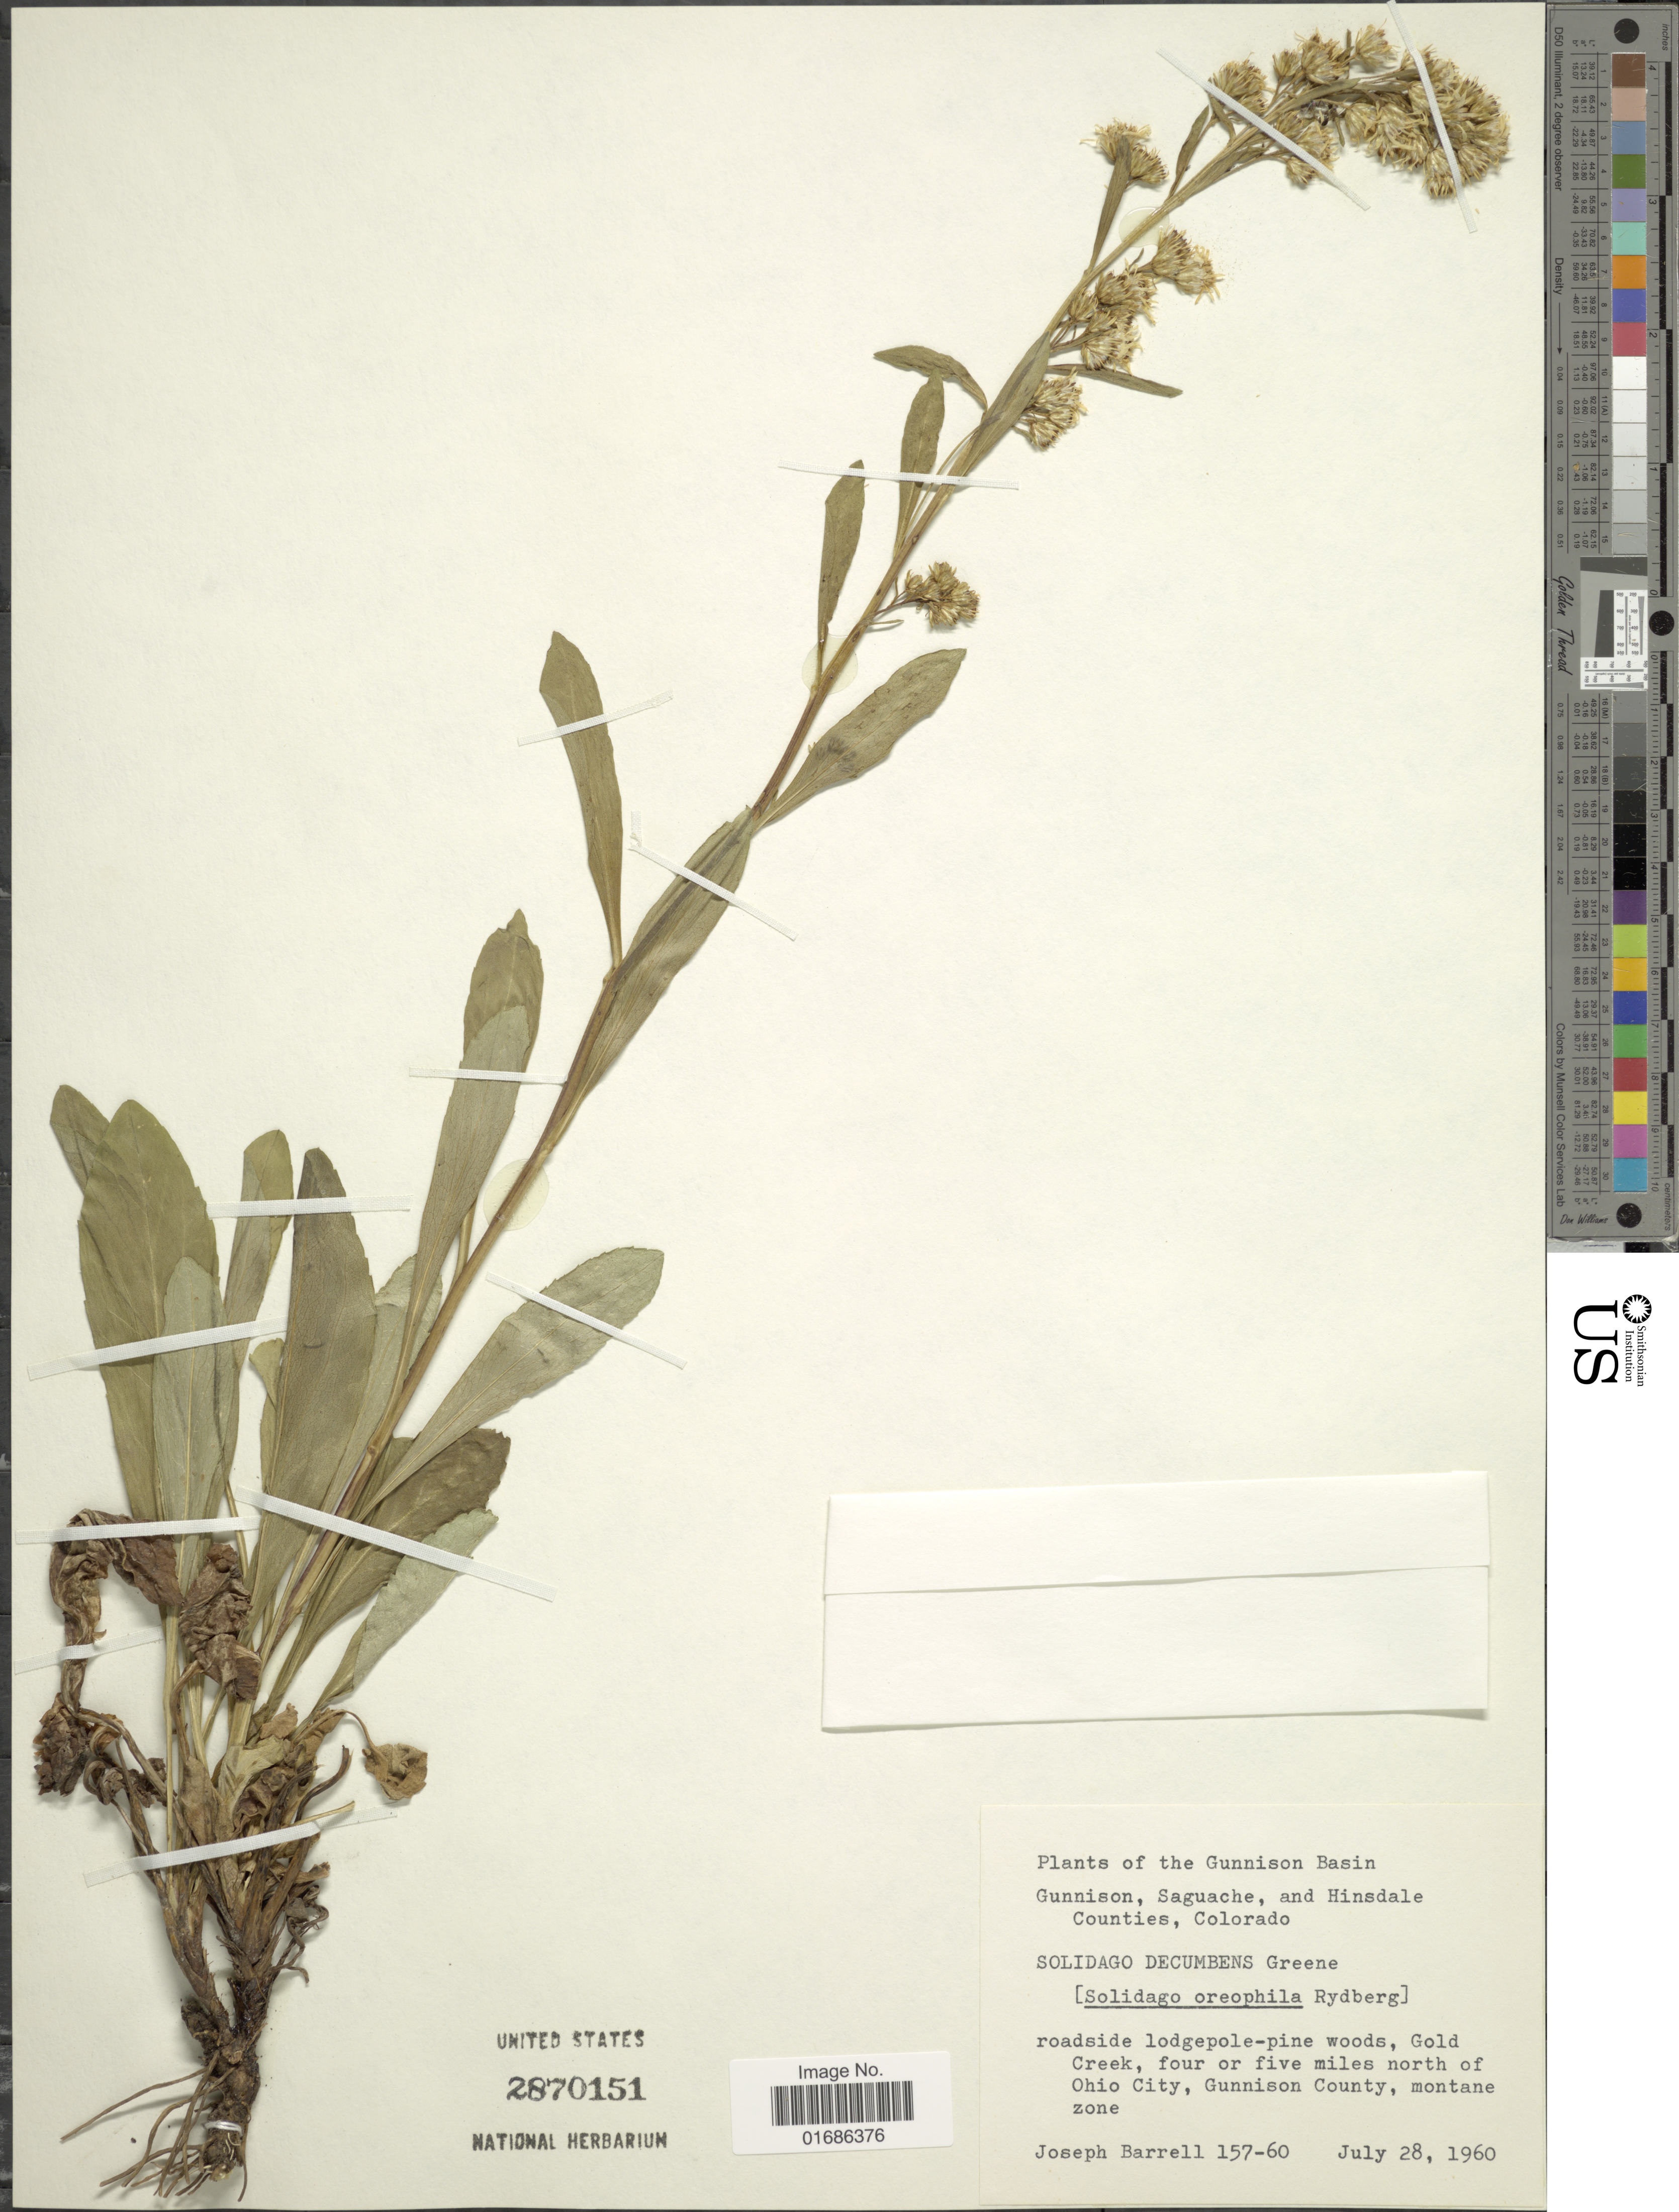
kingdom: Plantae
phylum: Tracheophyta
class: Magnoliopsida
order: Asterales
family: Asteraceae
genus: Solidago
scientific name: Solidago decumbens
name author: Greene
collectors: J. Barrell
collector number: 157-60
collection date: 1960-07-28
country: United States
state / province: Colorado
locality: Gunnison Basin Gunnison, Saguache, and Hinsdale Counties, roadside lodgepole-pine woods, Gold Creek, four or five miles north of Ohio City, Gunnison County, montane zone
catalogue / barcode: US 2870151